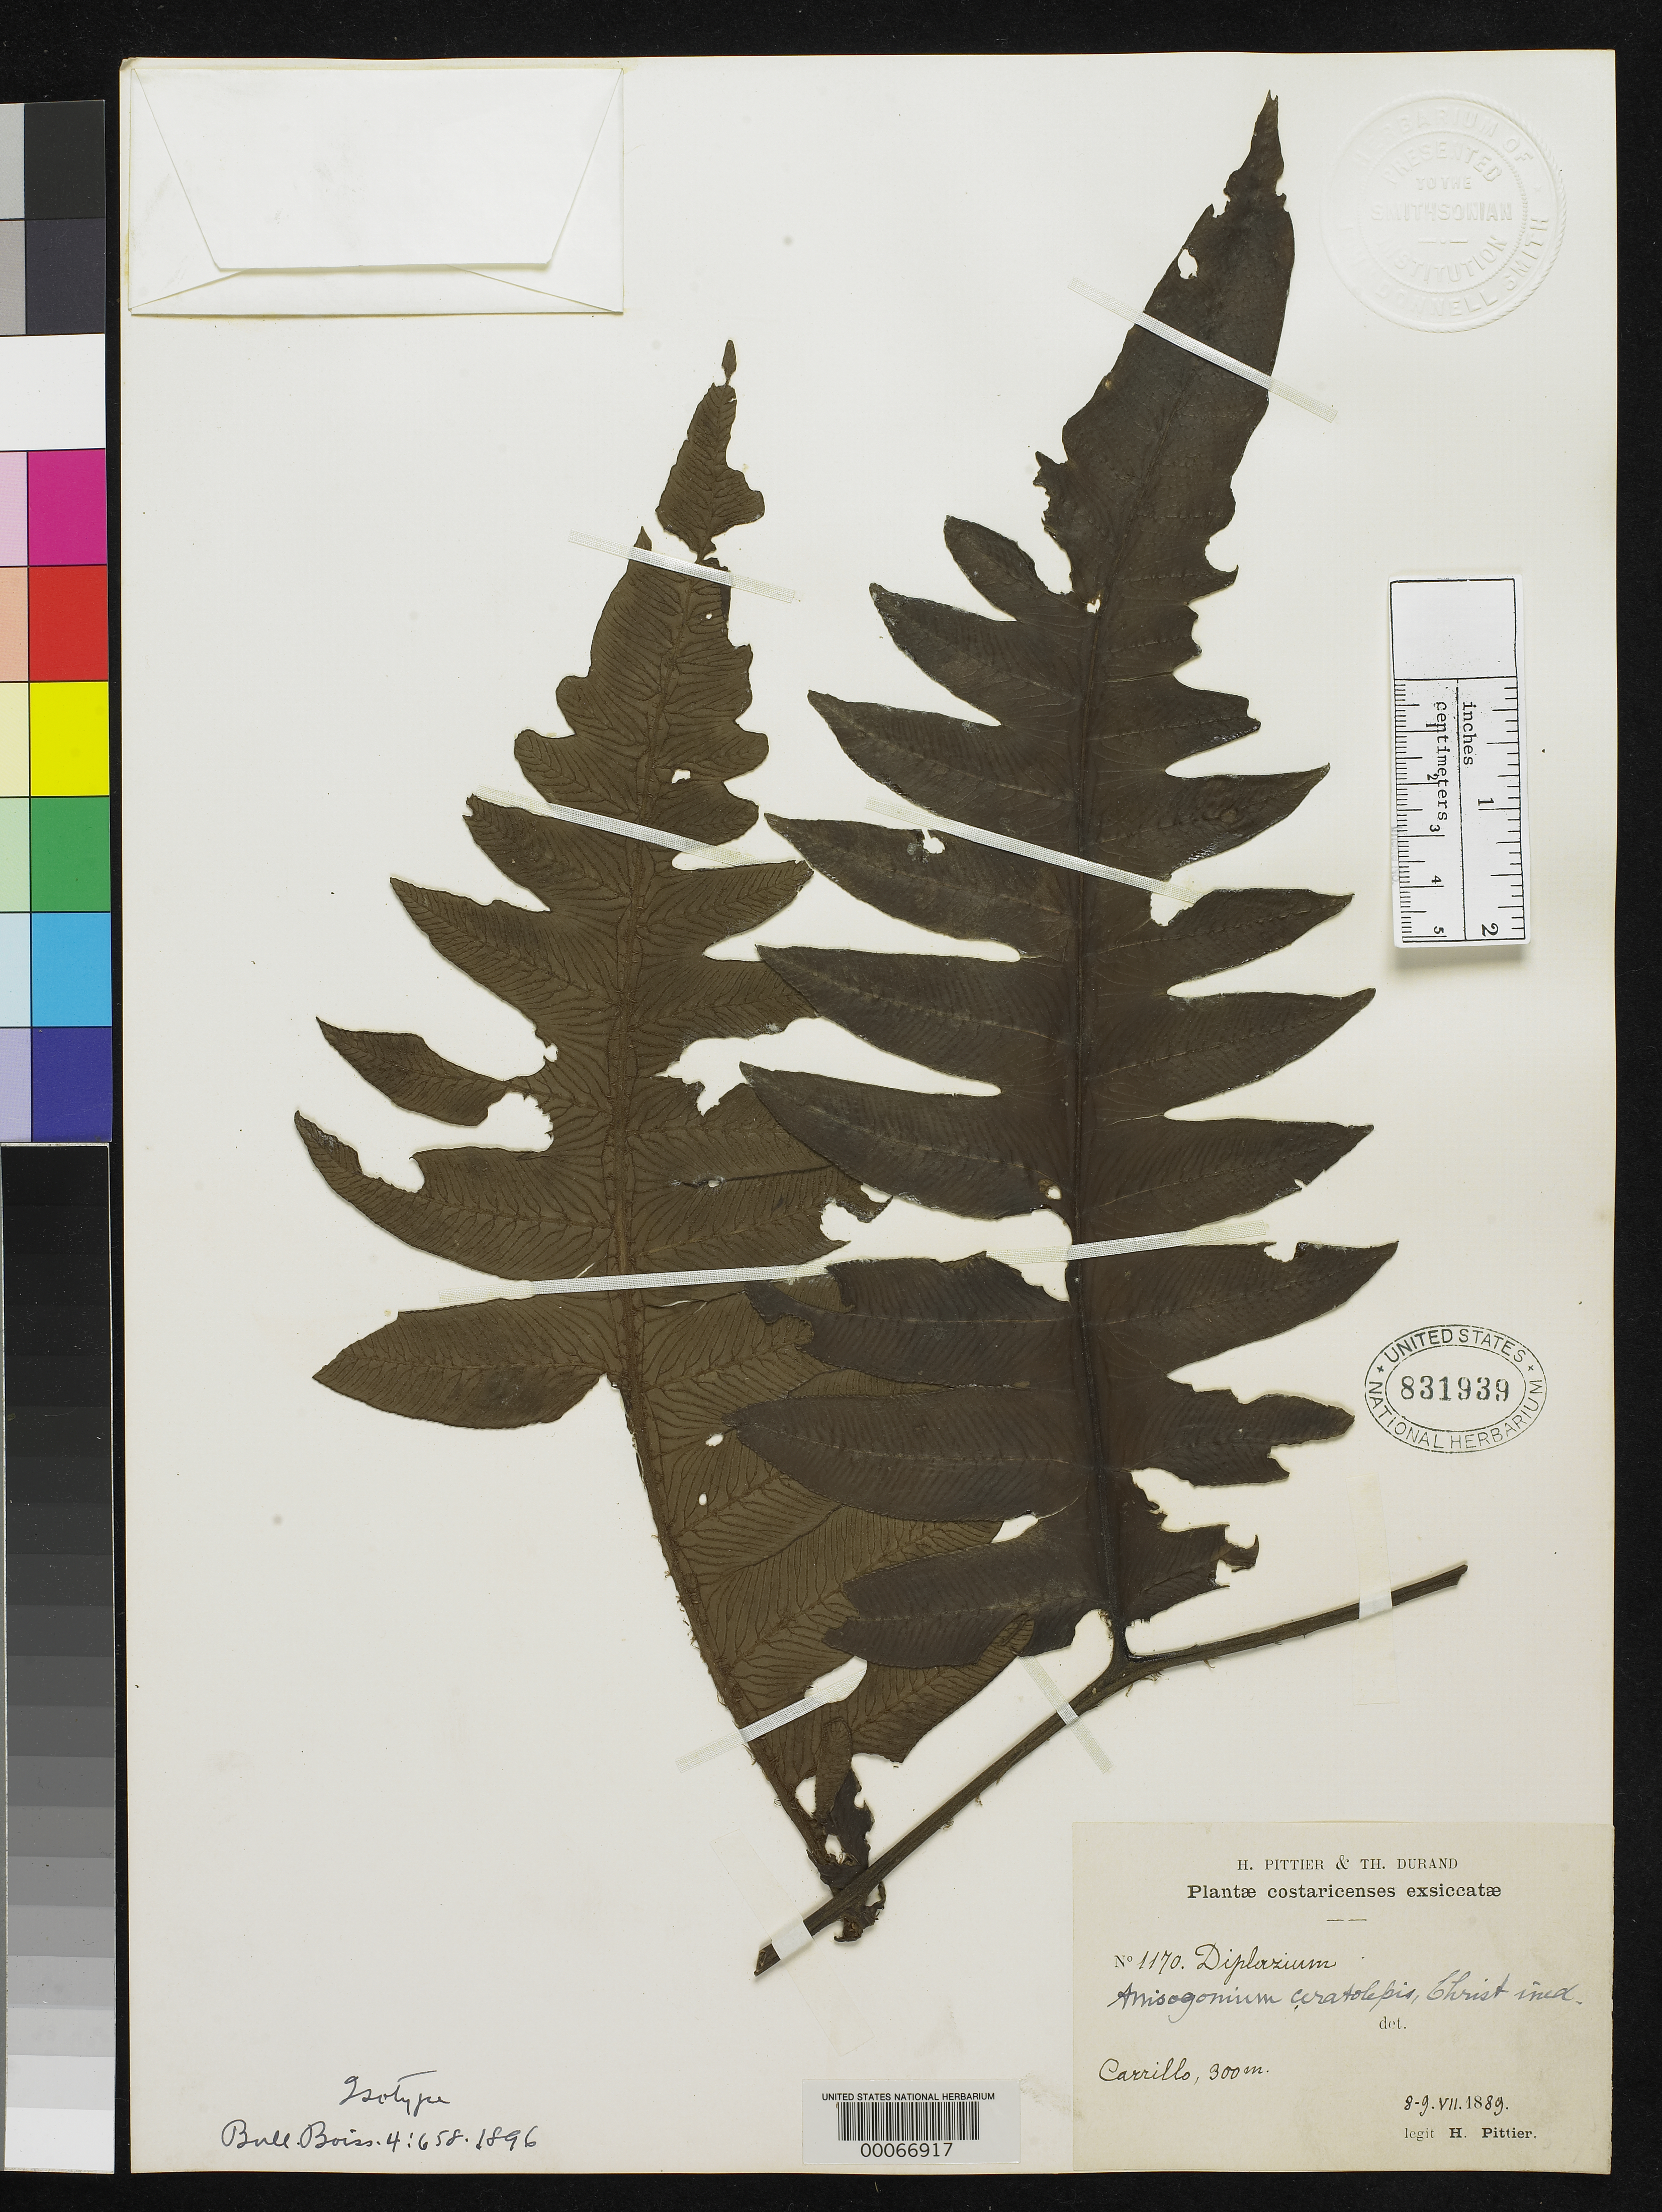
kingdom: Plantae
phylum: Tracheophyta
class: Polypodiopsida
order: Polypodiales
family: Athyriaceae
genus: Anisogonium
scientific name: Anisogonium ceratolepis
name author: Christ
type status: Type Collection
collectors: H. F. Pittier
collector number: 1170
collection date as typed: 08 Jul 1889 to 09 Jul 1889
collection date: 1889-07-08/1889-07-09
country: Costa Rica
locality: Carrillo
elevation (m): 300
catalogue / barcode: US 831939